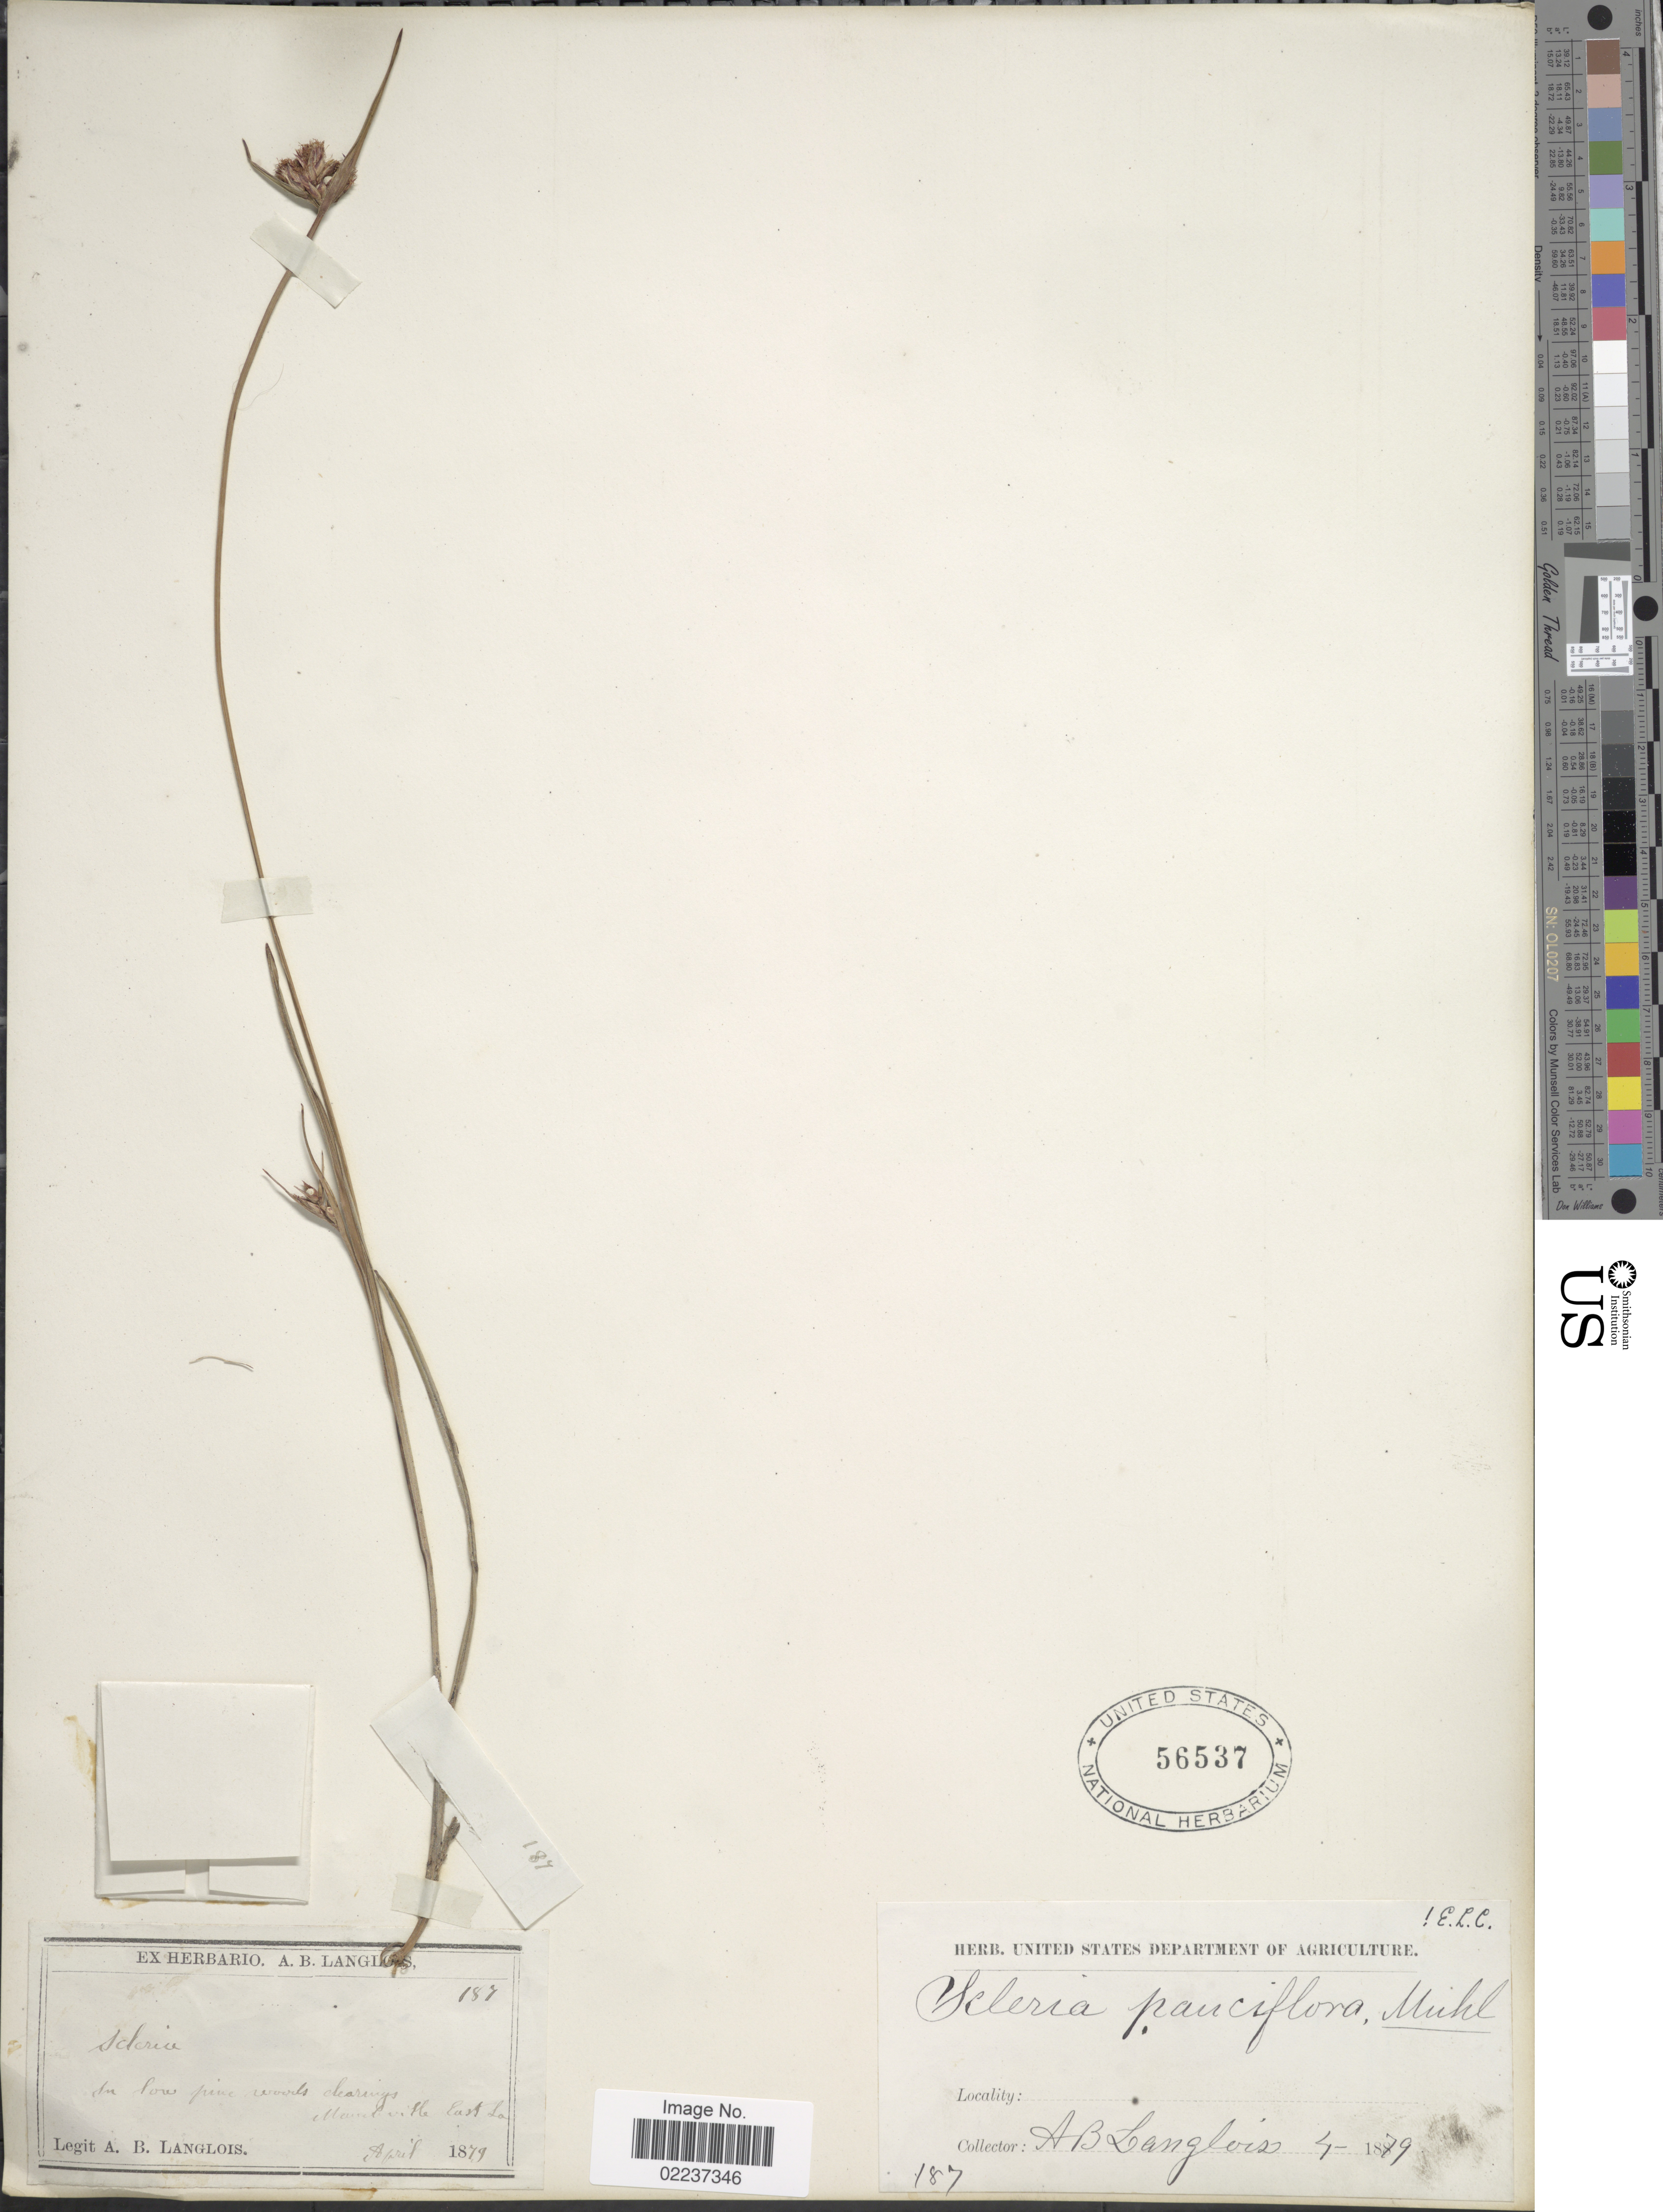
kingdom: Plantae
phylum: Tracheophyta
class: Liliopsida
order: Poales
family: Cyperaceae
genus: Scleria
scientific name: Scleria pauciflora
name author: Muhl. ex Willd.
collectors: A. Langlois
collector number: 187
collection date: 1879-04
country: United States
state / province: Louisiana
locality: Mandeville, East La.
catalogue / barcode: US 56537